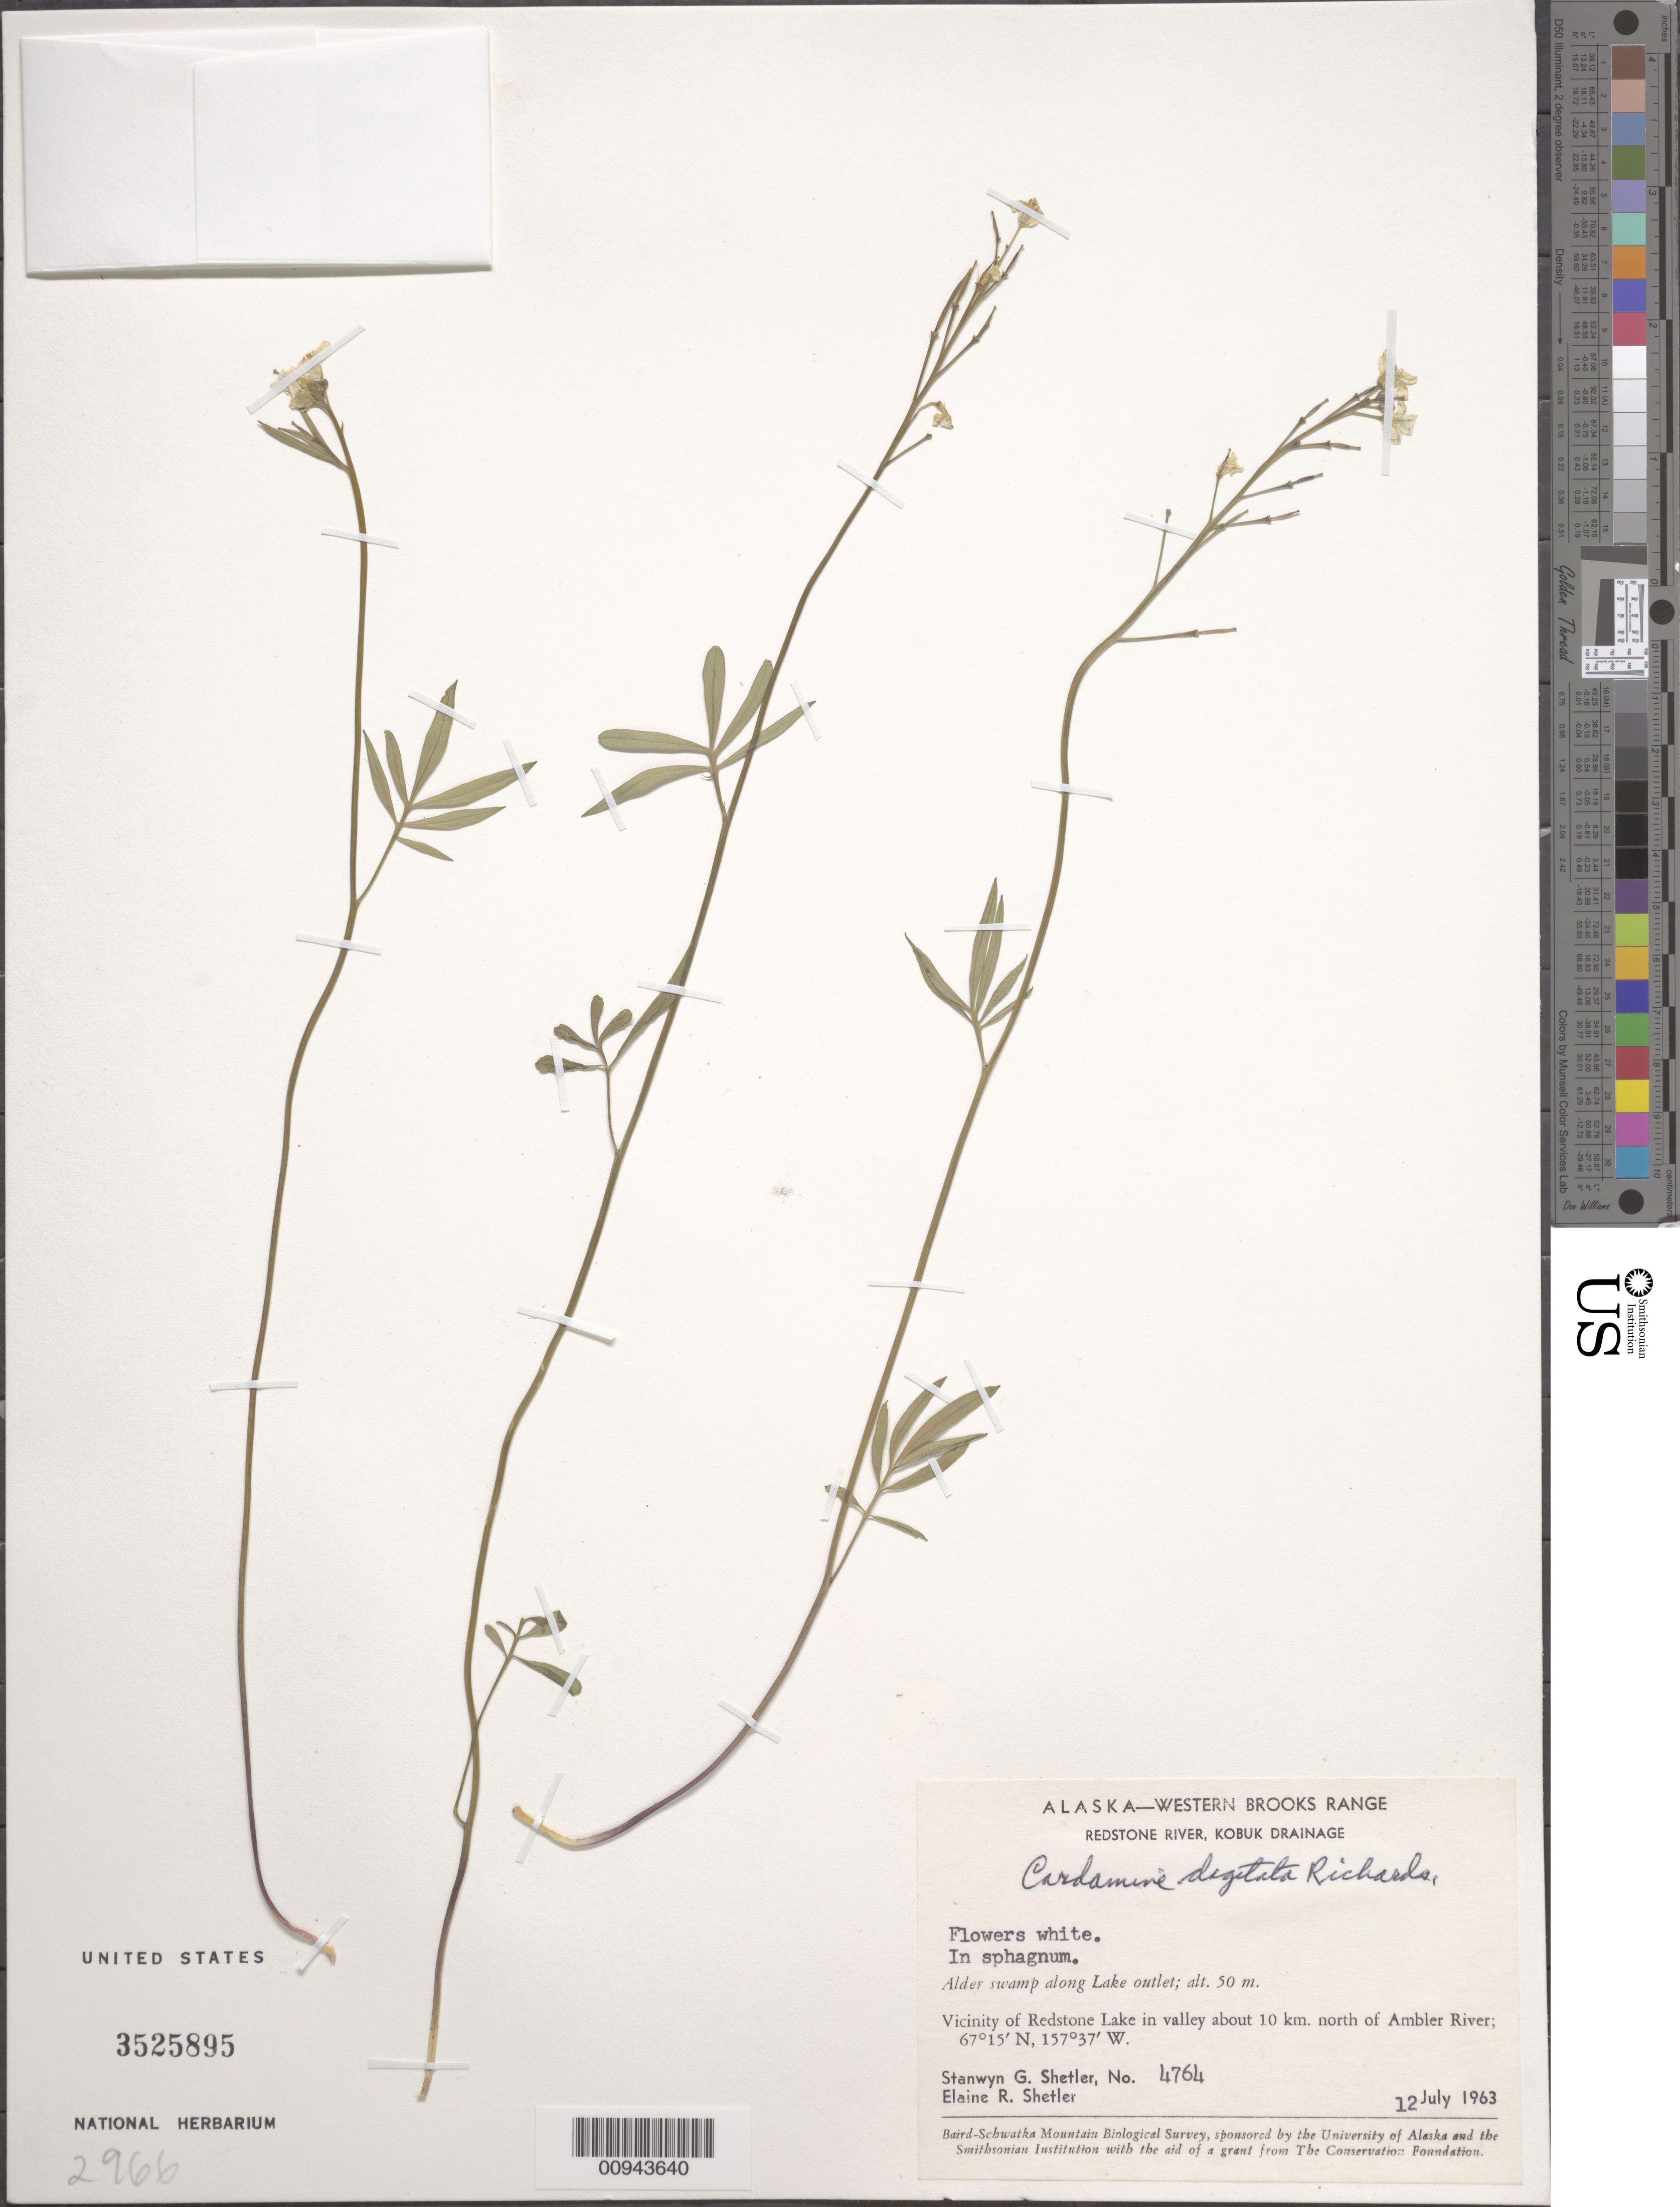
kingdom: Plantae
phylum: Tracheophyta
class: Magnoliopsida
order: Brassicales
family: Brassicaceae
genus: Cardamine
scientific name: Cardamine digitata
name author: Richardson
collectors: S. Shetler & E. R. Shetler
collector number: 4764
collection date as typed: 12 Jul 1963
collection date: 1963-07-12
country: United States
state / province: Alaska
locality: Vicinity of Redstone Lake in valley about 10 km. north of Ambler River. Western Brooks Range, Redstone River, Kobuk Drainage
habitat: Alder swamp along Lake outlet.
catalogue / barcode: US 3525895